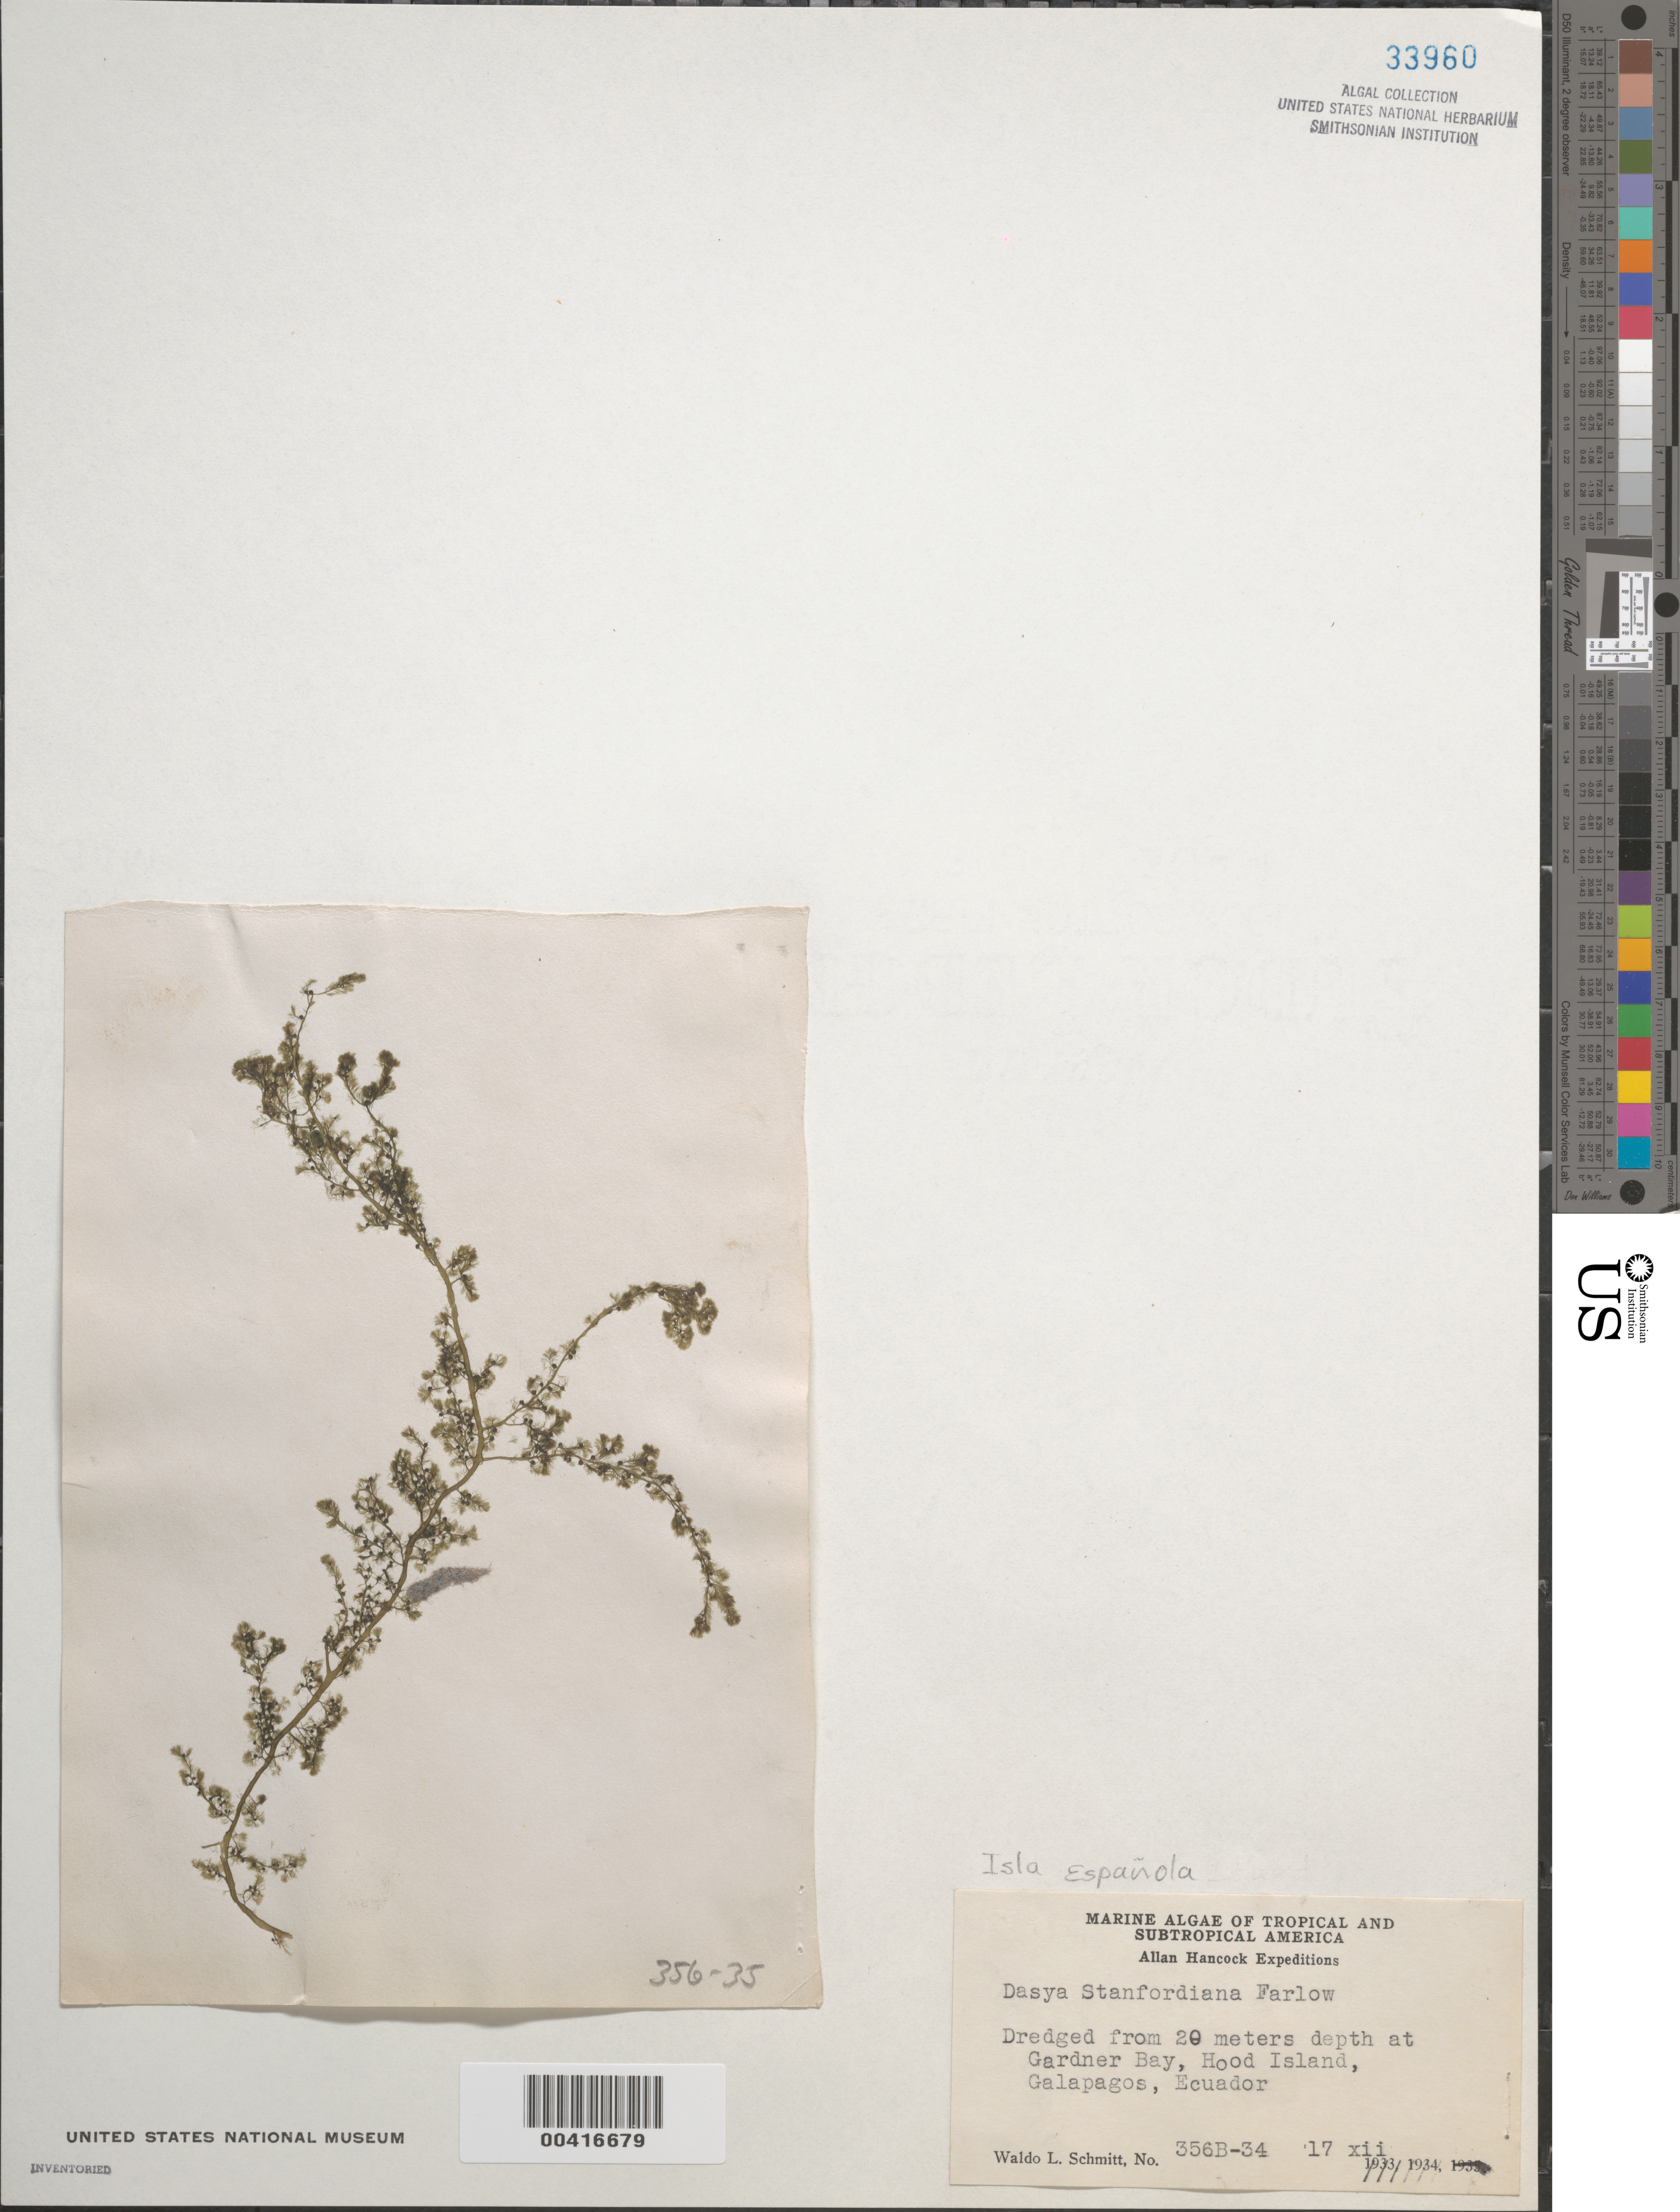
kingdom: Plantae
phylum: Rhodophyta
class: Florideophyceae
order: Ceramiales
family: Dasyaceae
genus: Dasya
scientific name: Dasya pedicellata subsp. stanfordiana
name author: J.N. Norris & K.E. Bucher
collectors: W. L. Schmitt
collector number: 356b-34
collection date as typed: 17 Dec 1934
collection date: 1934-12-17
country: Ecuador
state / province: Colón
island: Española [Hood]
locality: Gardner Bay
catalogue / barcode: US 33960